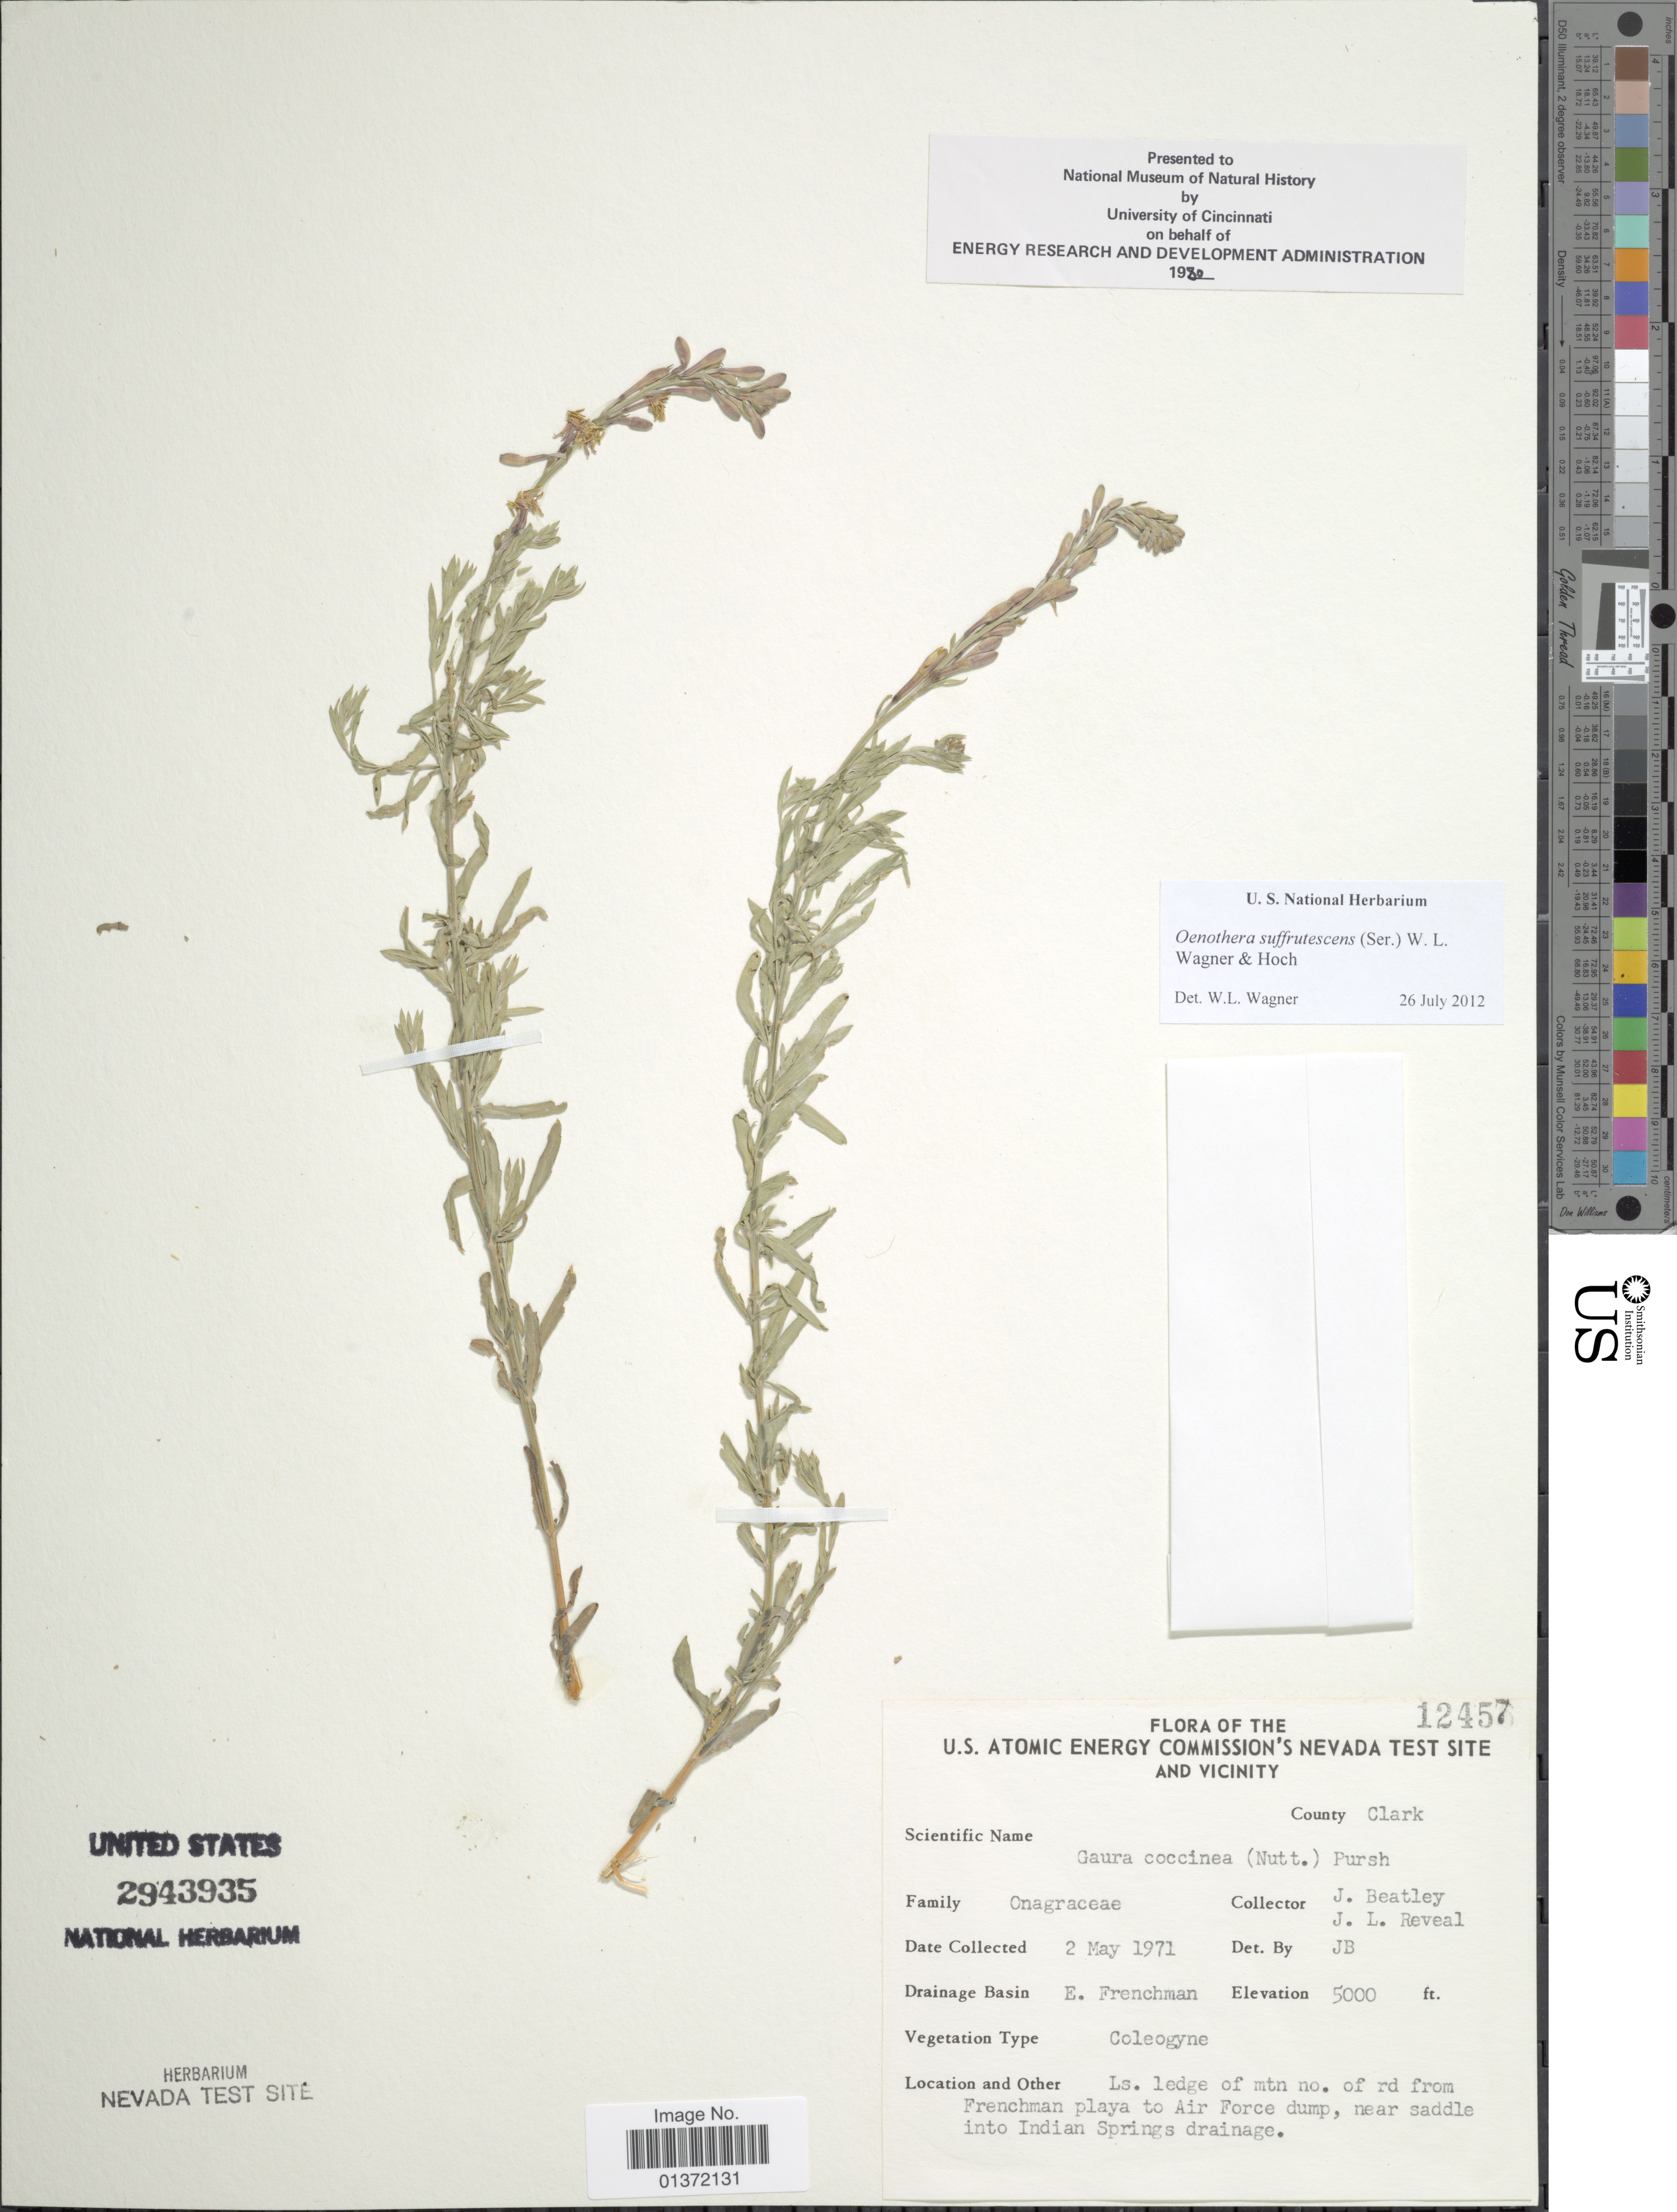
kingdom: Plantae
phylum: Tracheophyta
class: Magnoliopsida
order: Myrtales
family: Onagraceae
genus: Oenothera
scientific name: Oenothera suffrutescens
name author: (Ser.) W.L. Wagner & Hoch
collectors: J. C. Beatley & J. L. Reveal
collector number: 12457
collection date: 1971-05-02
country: United States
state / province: Nevada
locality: U.S. Atomic energy commisssion's Nevada Test Site and vicinity, county Clark, Ls ledge of mtn . of rd from Frenchman playa to Air Force dump, near saddle into Indian Springs drainage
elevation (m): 1524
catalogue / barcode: US 2943935